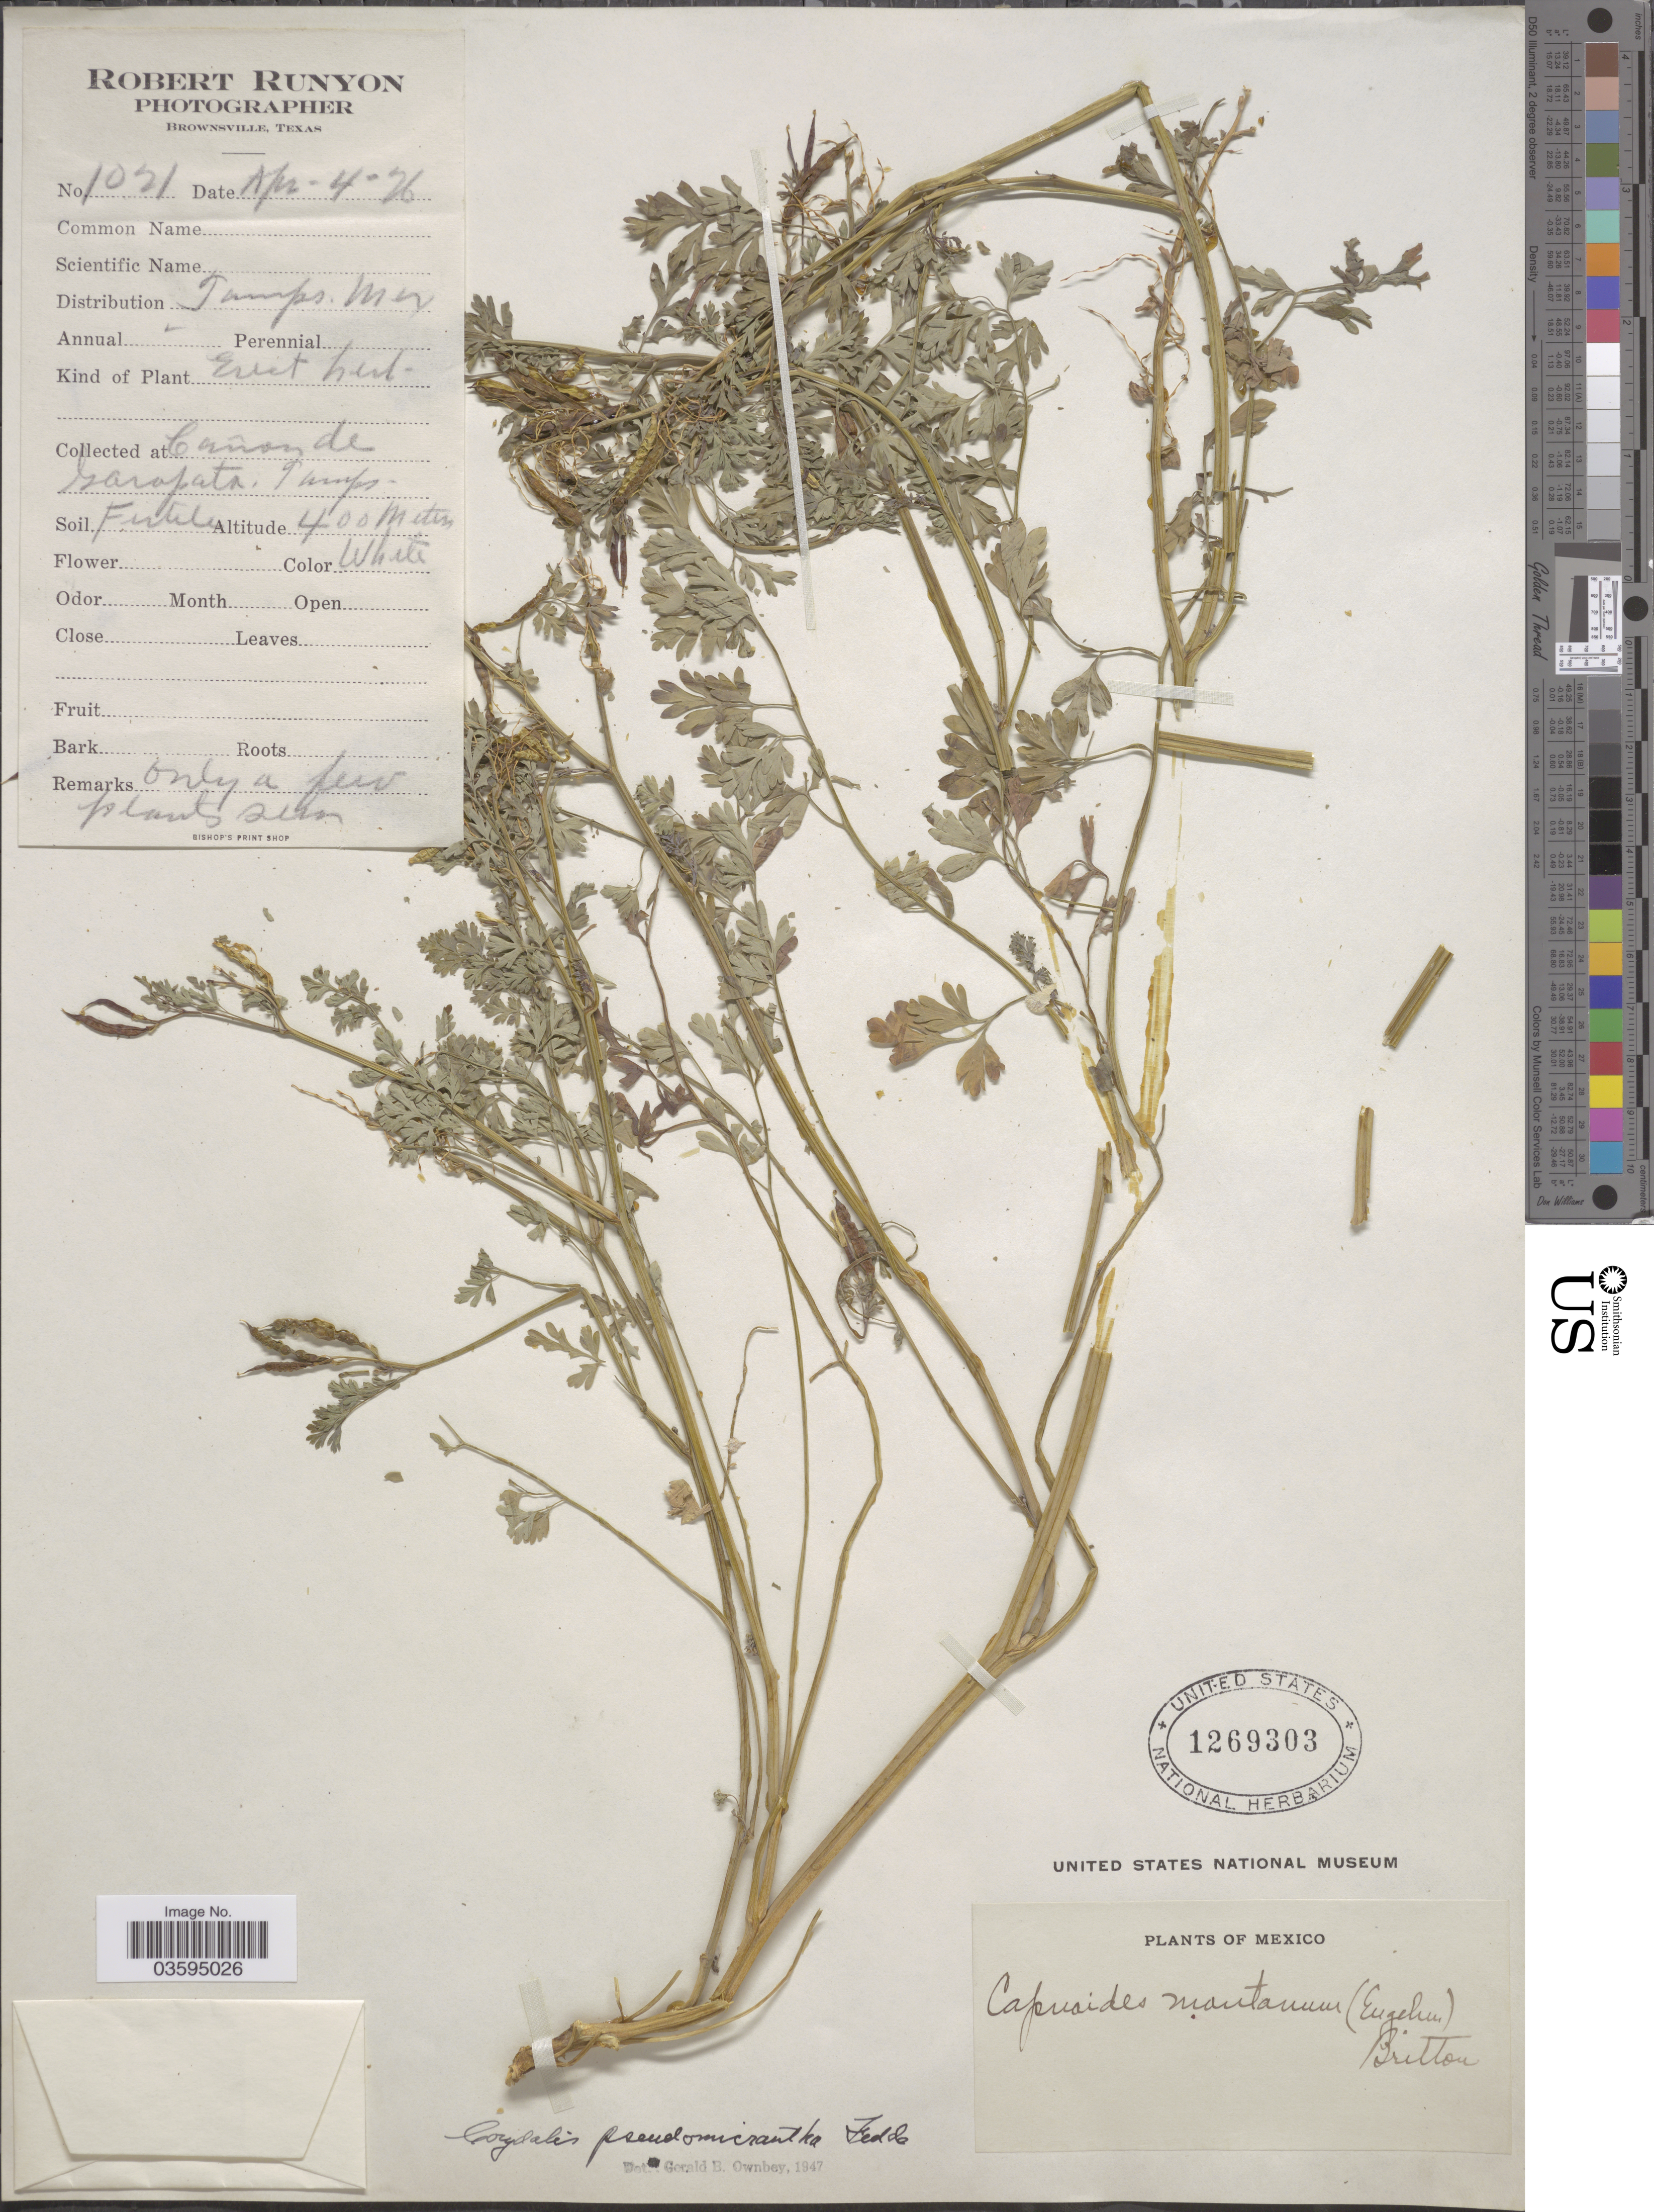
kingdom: Plantae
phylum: Tracheophyta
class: Magnoliopsida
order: Ranunculales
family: Papaveraceae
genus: Corydalis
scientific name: Corydalis pseudomicrantha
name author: Fedde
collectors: R. Runyon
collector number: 1021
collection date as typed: Transcribed d/m/y: 4/4/26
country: Mexico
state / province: Tamaulipas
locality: Cañon de Sarapata.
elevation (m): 400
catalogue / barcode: US 1269303